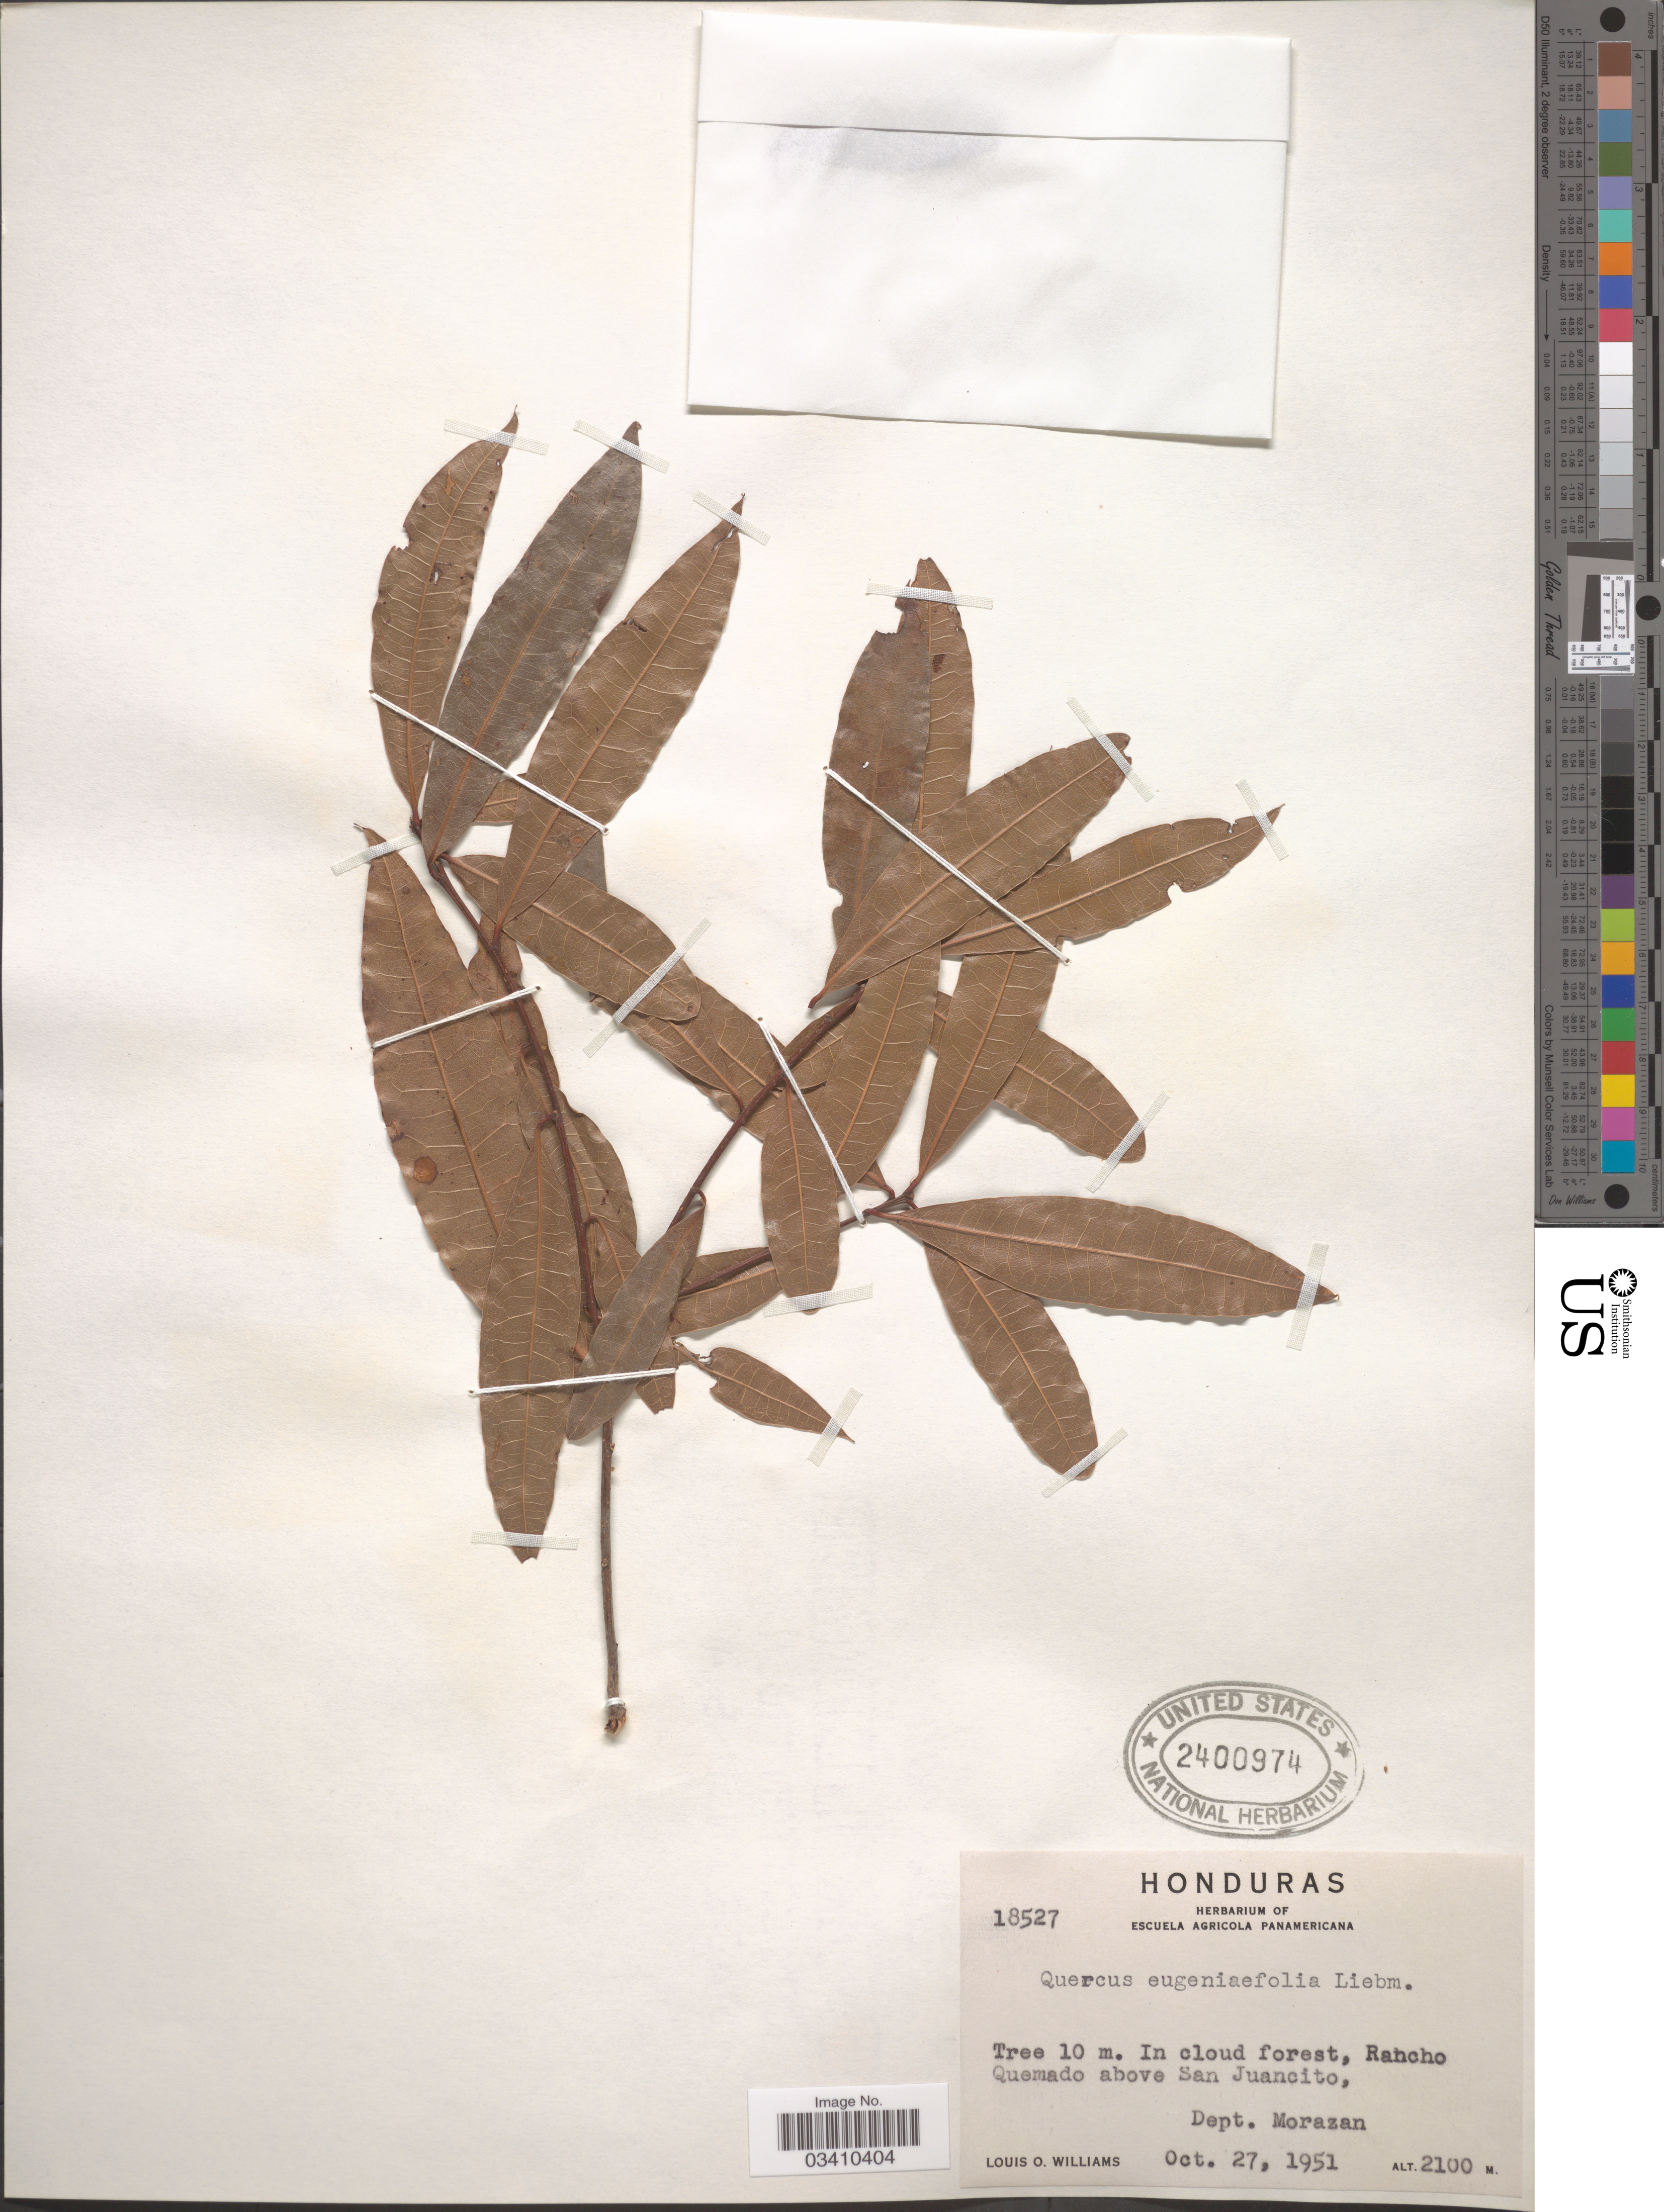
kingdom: Plantae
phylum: Tracheophyta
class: Magnoliopsida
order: Fagales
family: Fagaceae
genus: Quercus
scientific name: Quercus eugeniifolia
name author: Liebm.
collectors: L. O. Williams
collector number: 18527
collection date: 1951-10-27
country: Honduras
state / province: Fco. Morazán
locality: Rancho Quemdao above San Juancito, Dept. Morazan.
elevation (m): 2100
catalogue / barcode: US 2400974